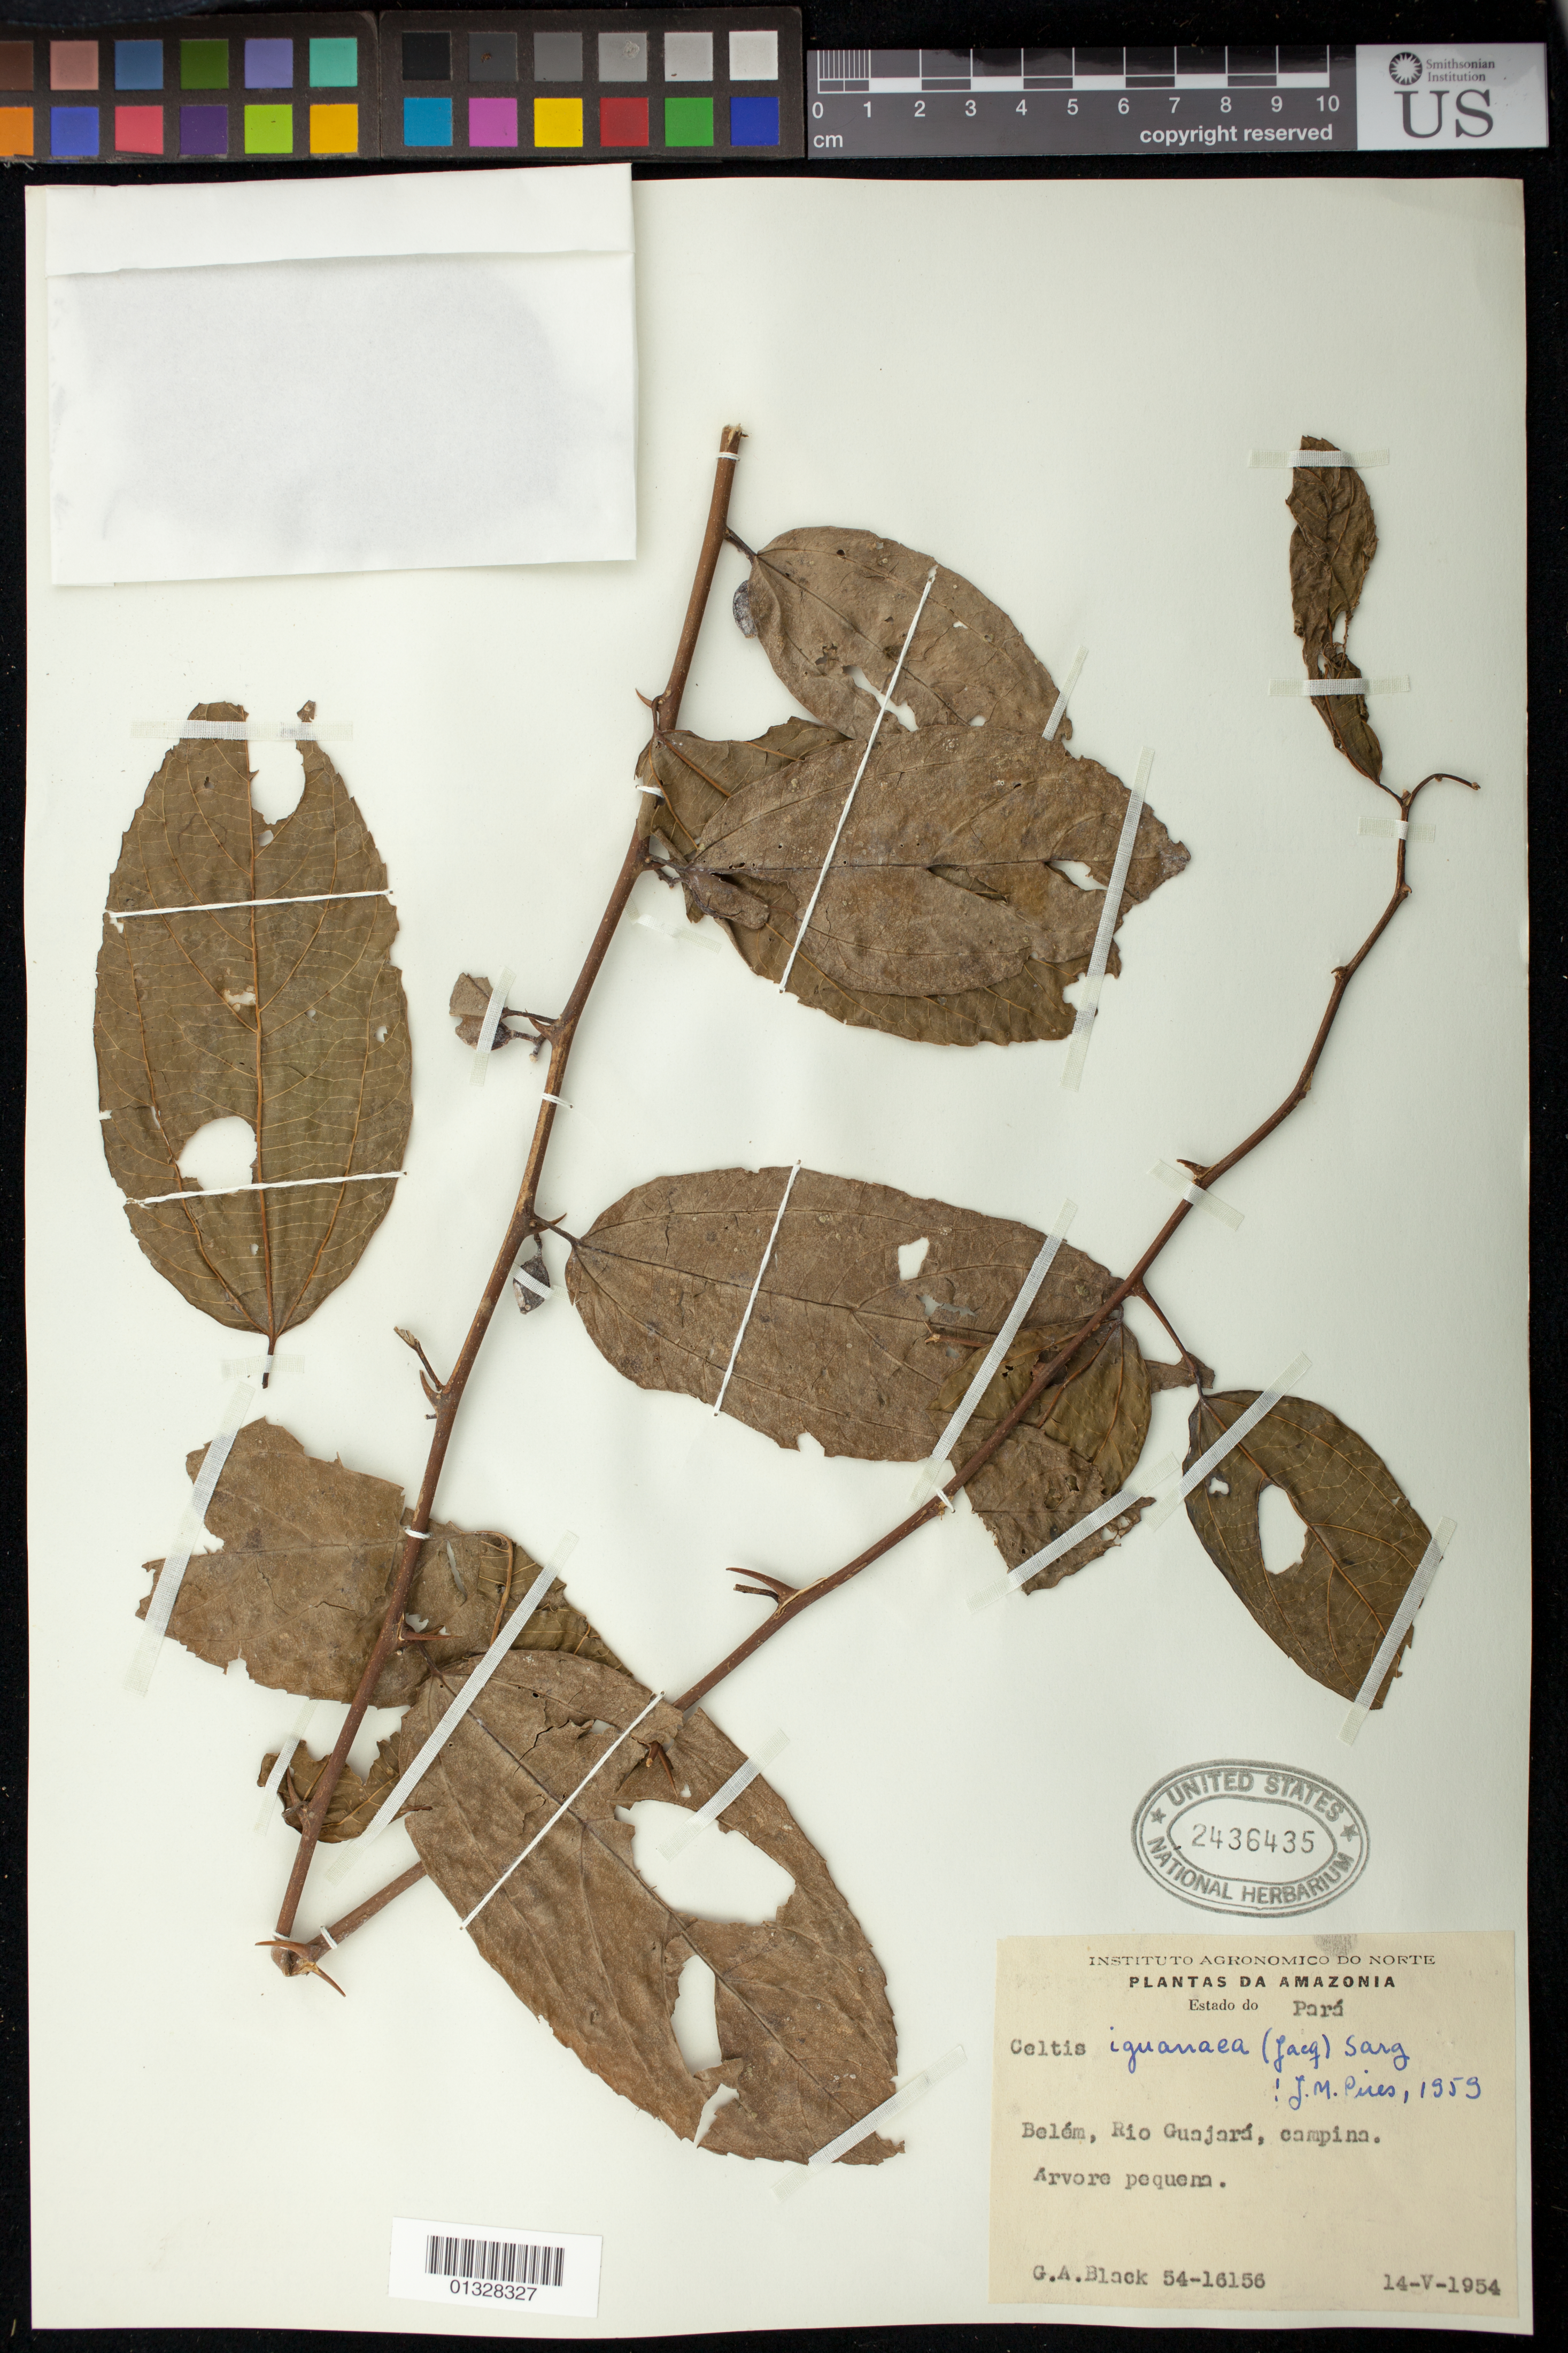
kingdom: Plantae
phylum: Tracheophyta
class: Magnoliopsida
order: Rosales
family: Cannabaceae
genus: Celtis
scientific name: Celtis iguanaea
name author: (Jacq.) Sarg.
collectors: G. A. Black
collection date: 1954-05-14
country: Brazil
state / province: Pará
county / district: Belém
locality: Rio Guajará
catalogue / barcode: US 2436435